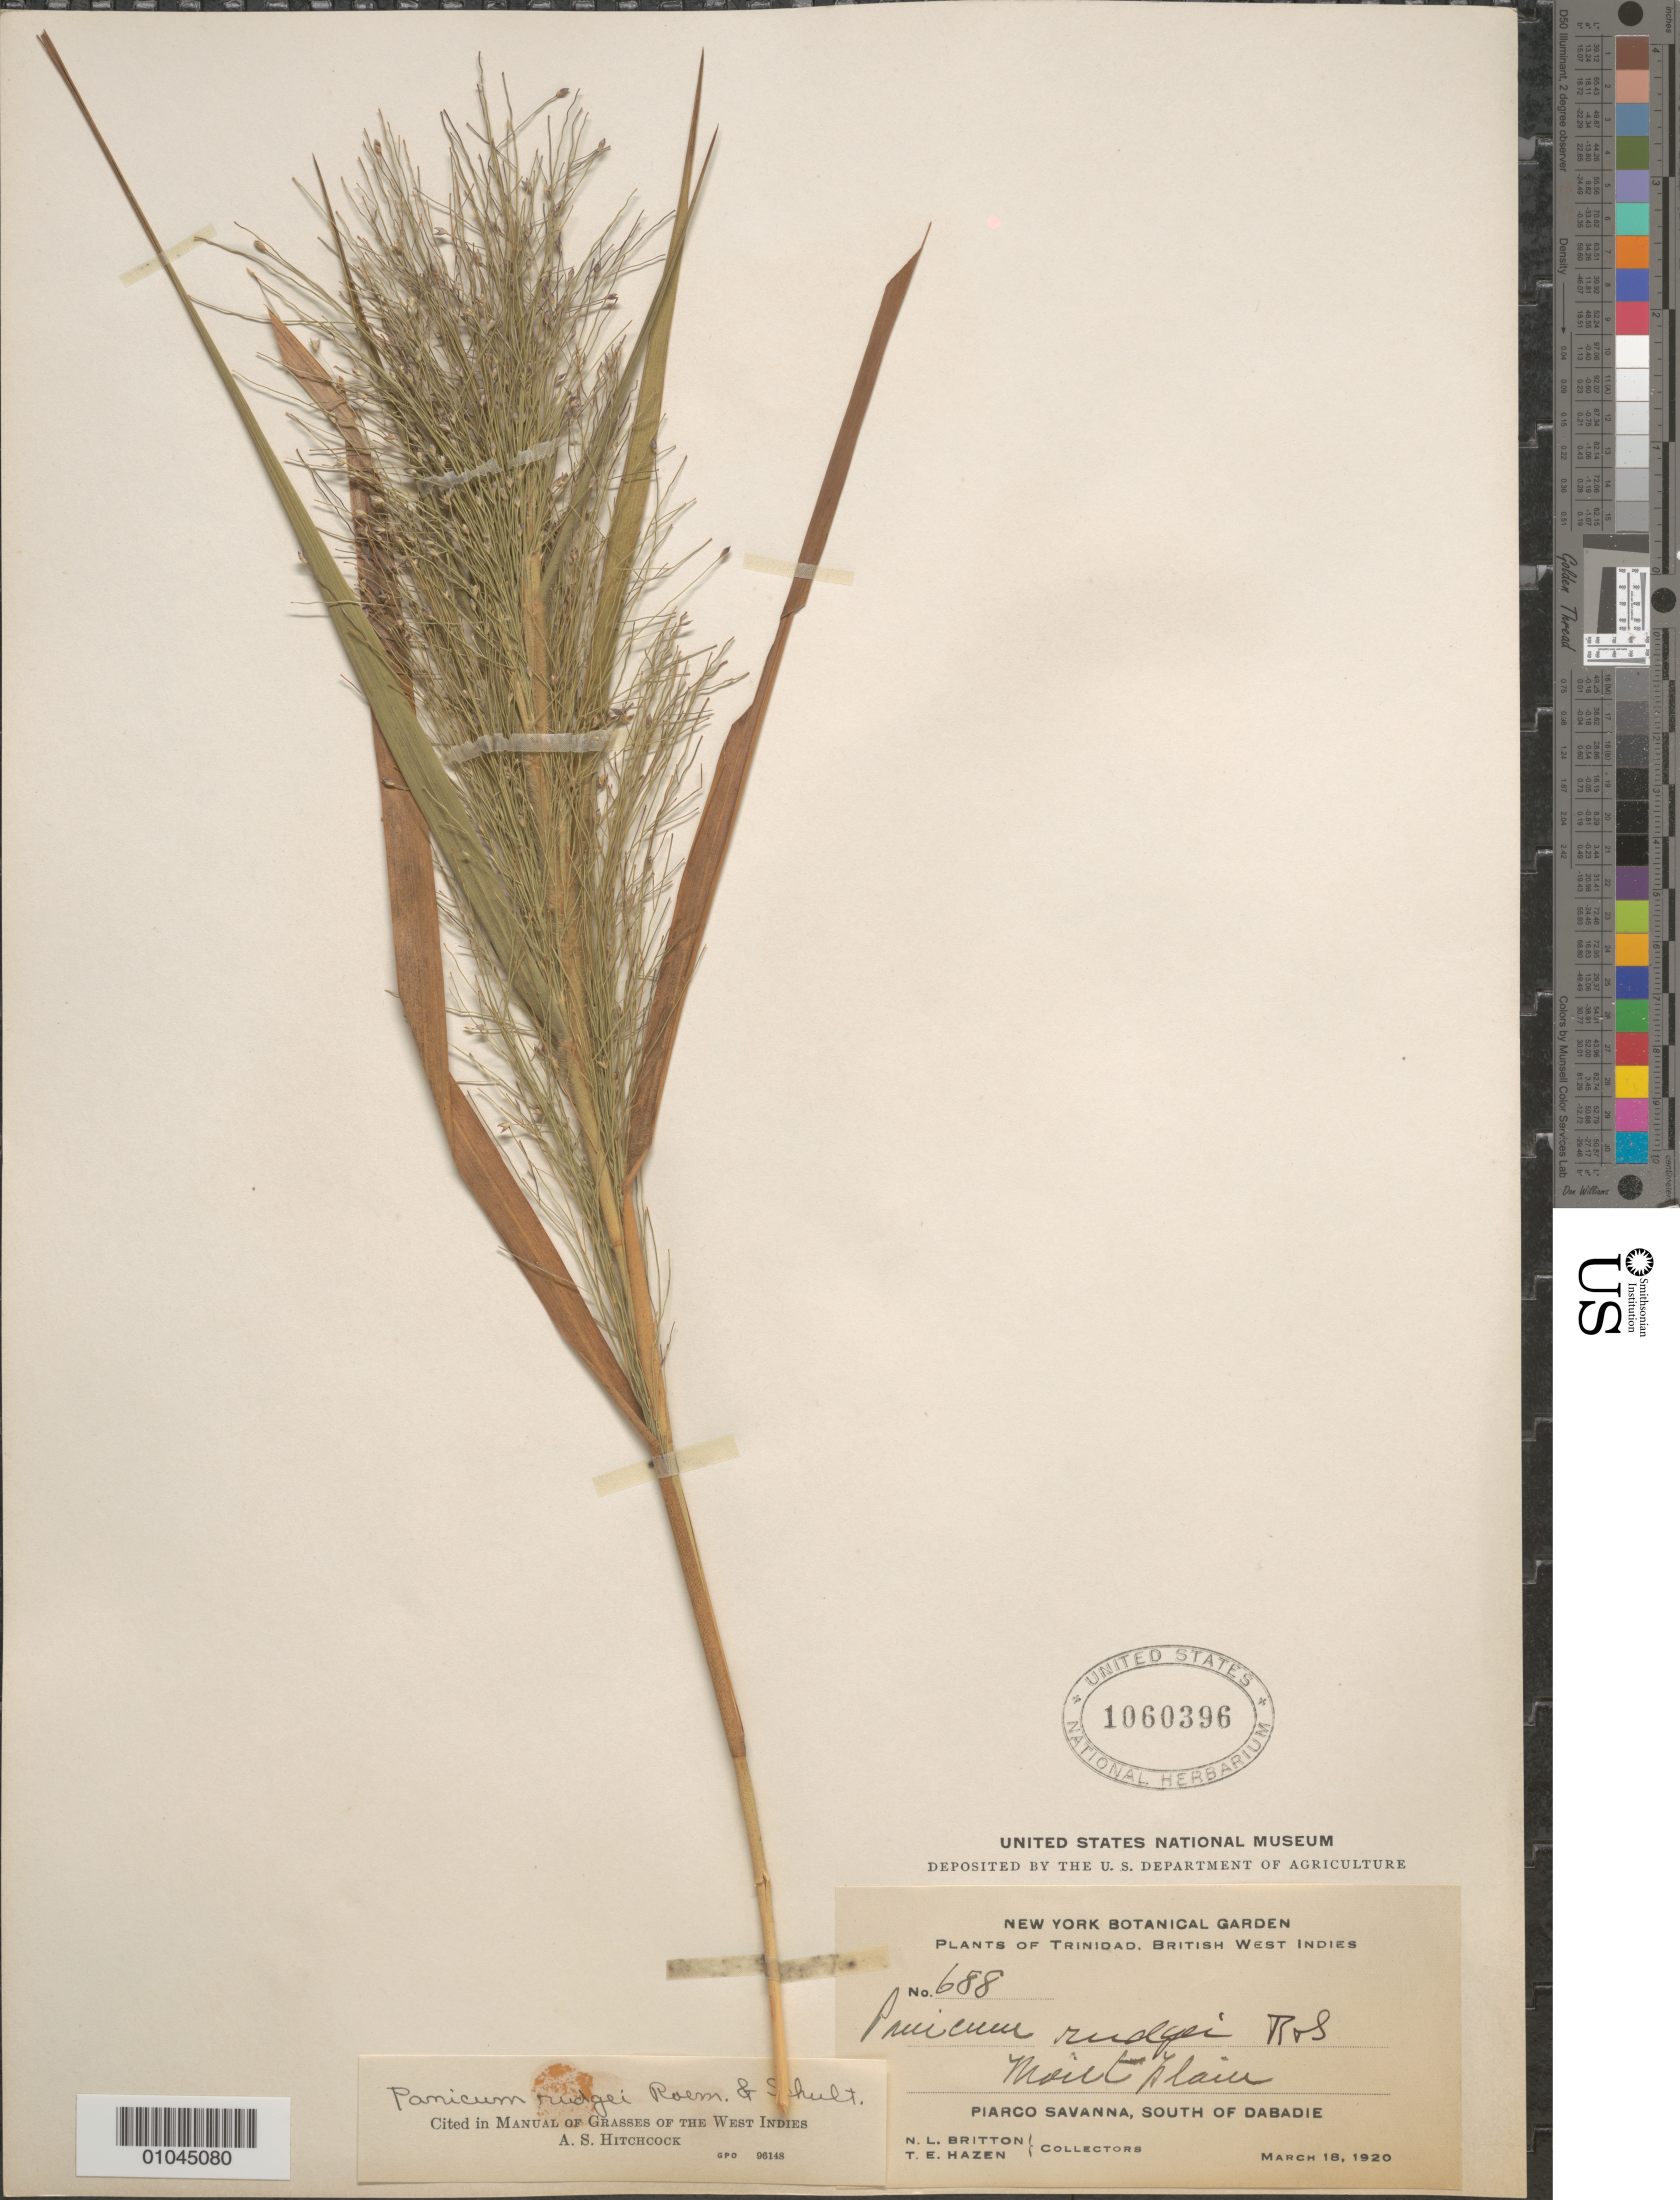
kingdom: Plantae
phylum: Tracheophyta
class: Liliopsida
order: Poales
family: Poaceae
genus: Panicum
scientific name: Panicum rudgei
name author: Roem. & Schult.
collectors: N. Britton & T. E. Hazen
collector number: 688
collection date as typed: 18 Mar 1920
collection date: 1920-03-18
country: Trinidad and Tobago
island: Trinidad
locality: Piarco savanna, S of Dabadie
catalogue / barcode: US 1060396